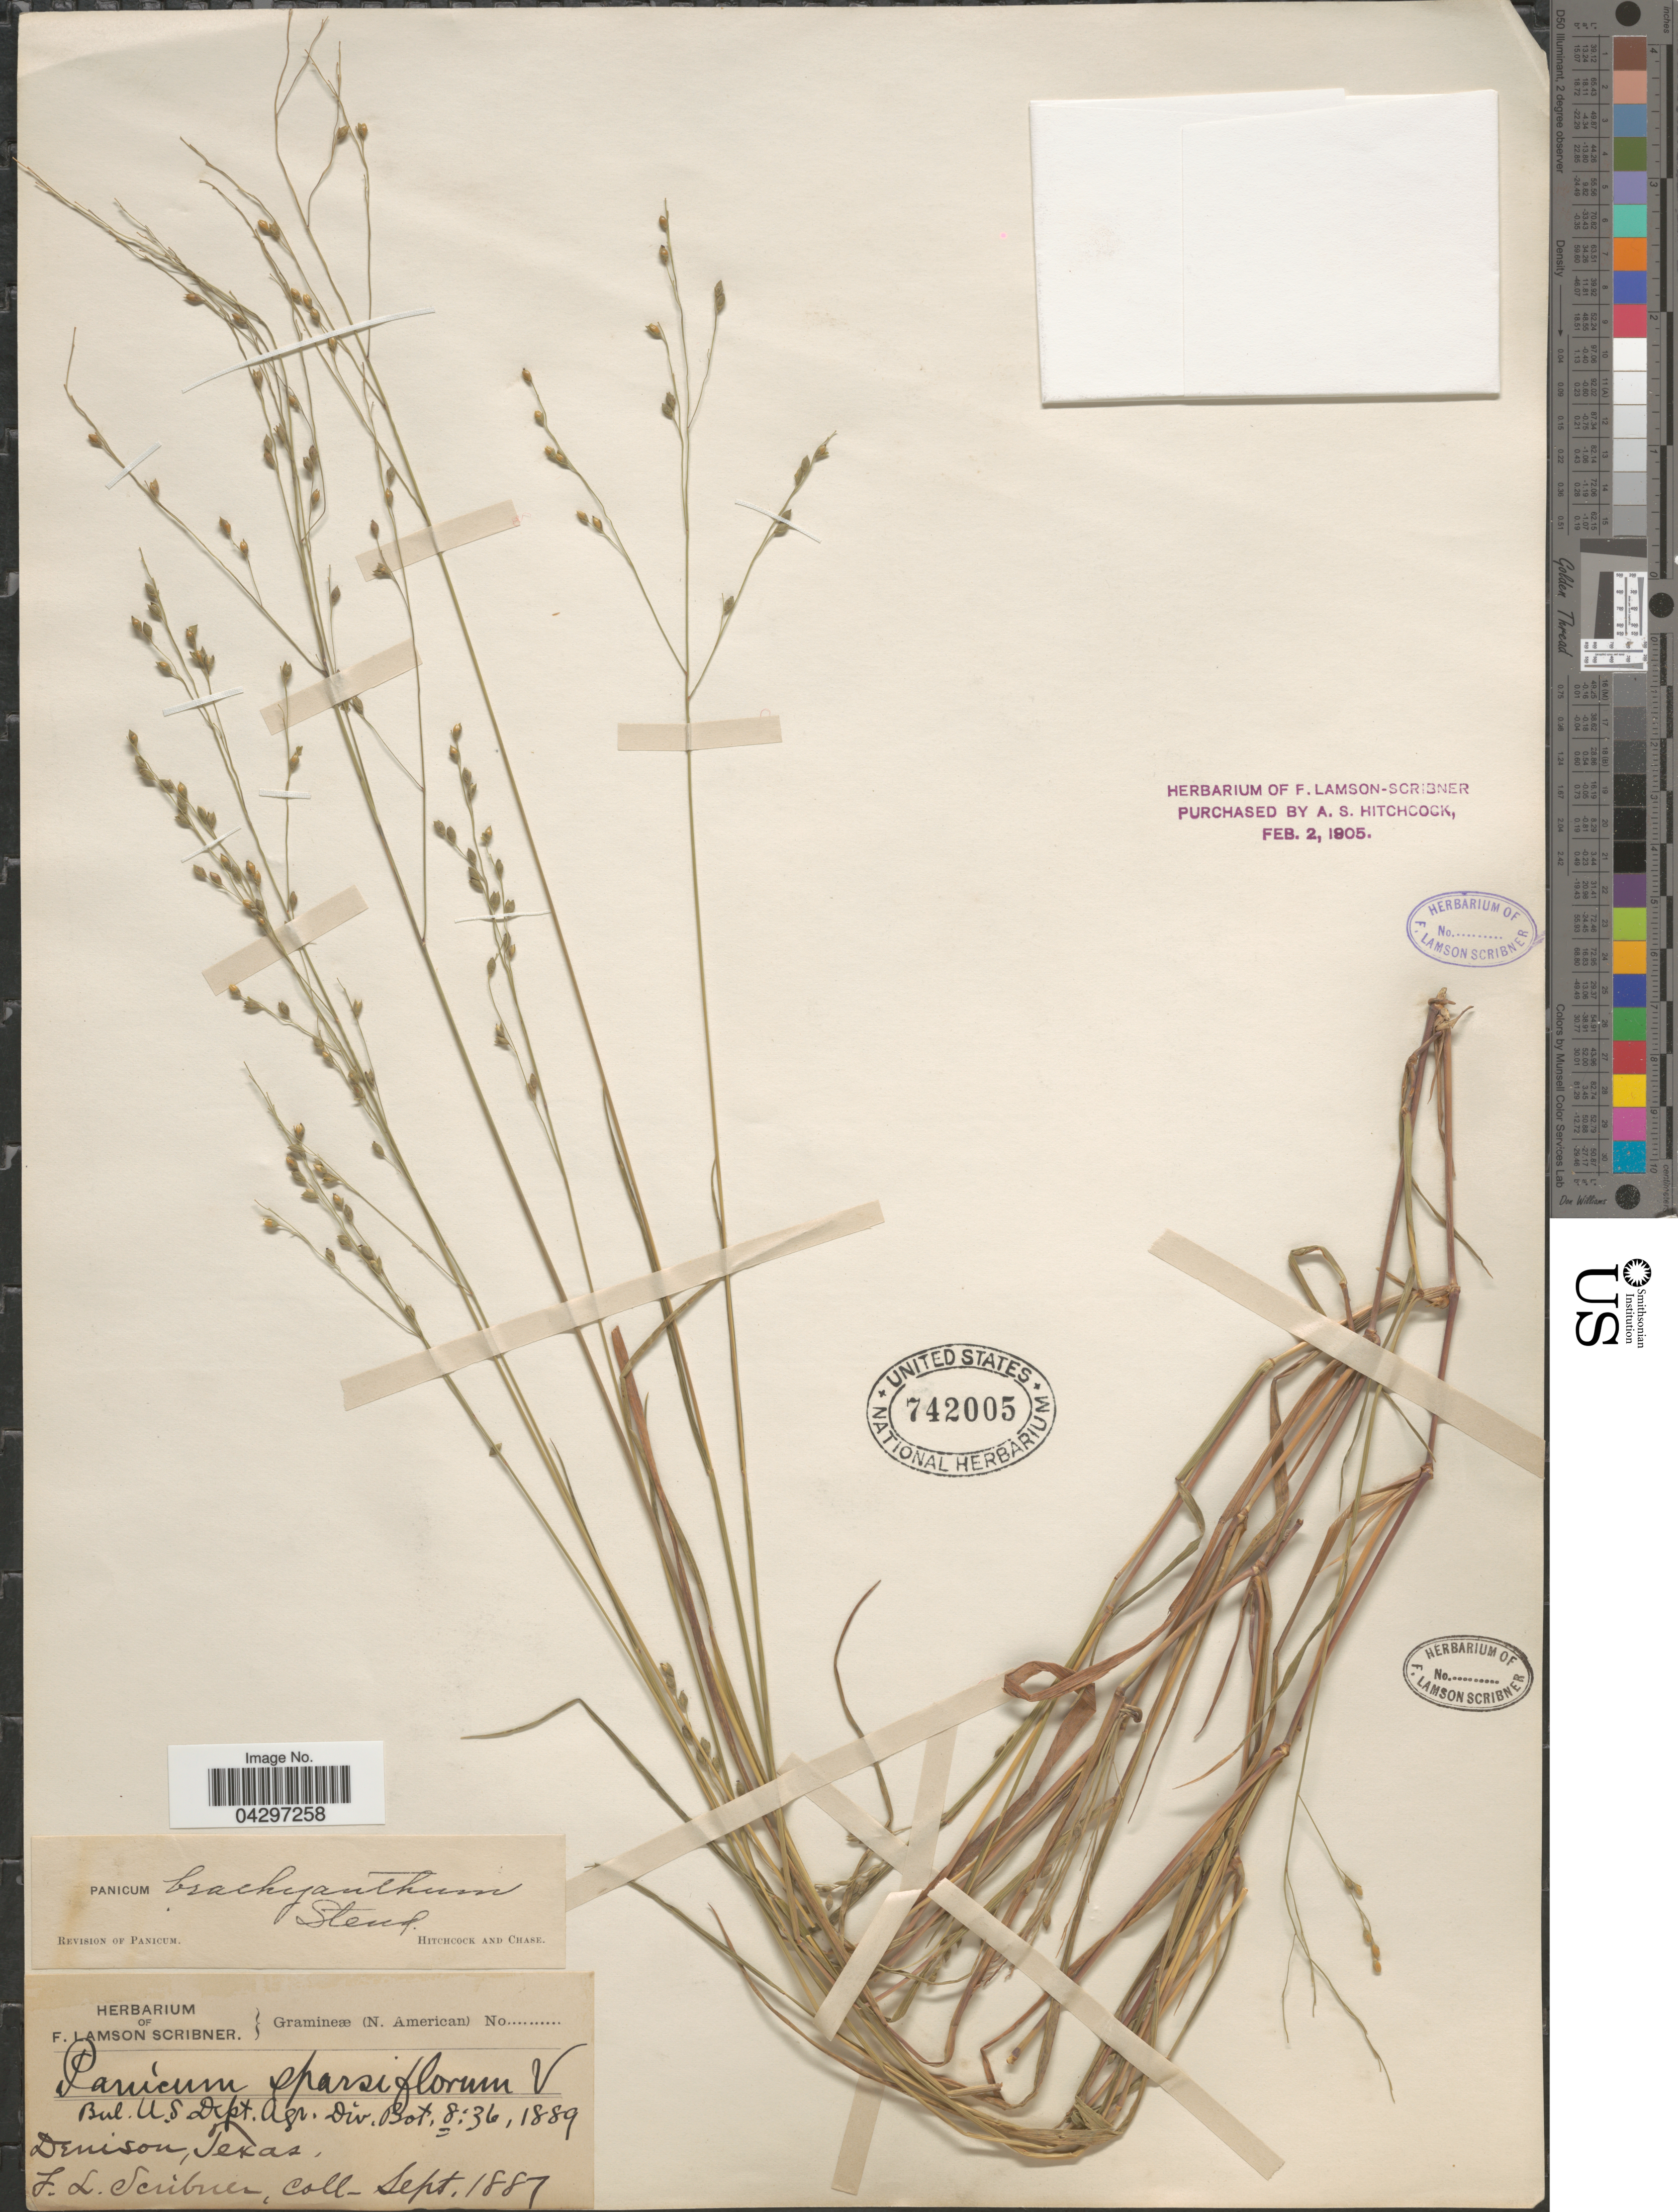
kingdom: Plantae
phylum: Tracheophyta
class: Liliopsida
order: Poales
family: Poaceae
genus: Panicum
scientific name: Panicum brachyanthum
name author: Steud.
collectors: F. L. Scribner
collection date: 1887-09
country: United States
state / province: Texas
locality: Denison.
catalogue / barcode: US 742005